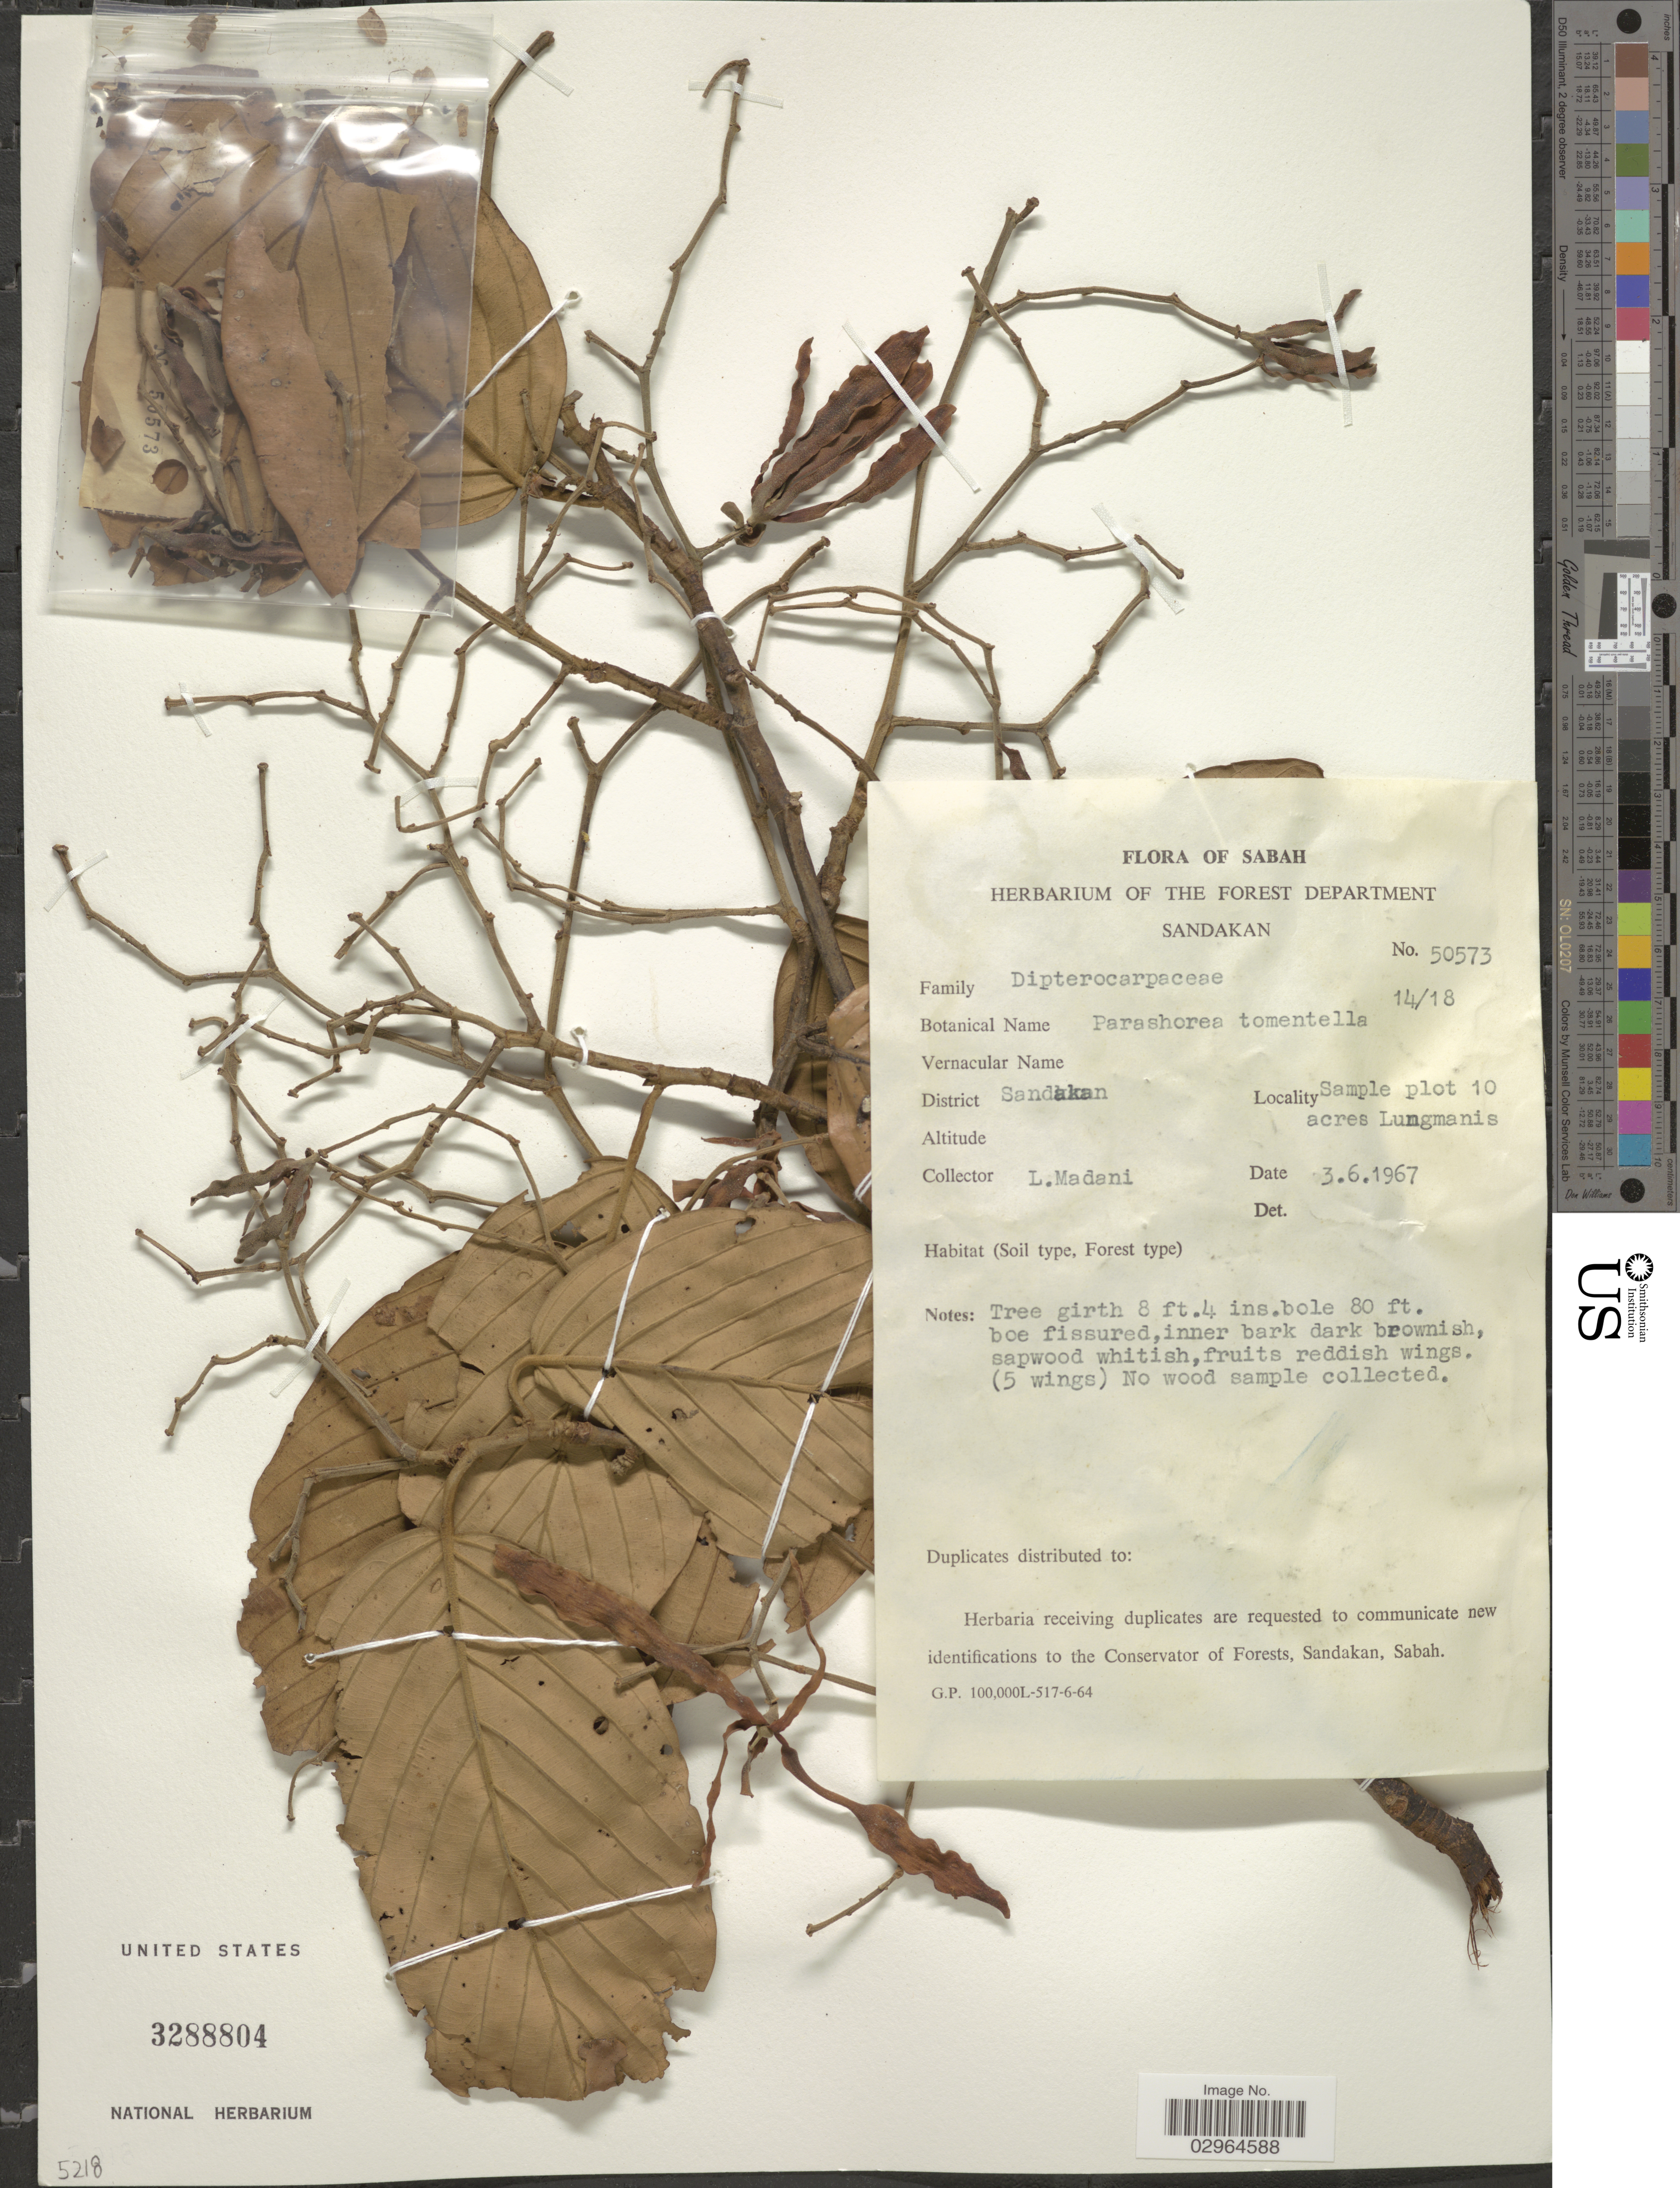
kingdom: Plantae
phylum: Tracheophyta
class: Magnoliopsida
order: Malvales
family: Dipterocarpaceae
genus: Parashorea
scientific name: Parashorea tomentella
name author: (Symington) Meijer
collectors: L. Madani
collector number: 50573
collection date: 1967-06-03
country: Malaysia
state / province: Sabah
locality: District Sandakan. Sample plot 10 acres Lungmanis.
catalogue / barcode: US 3288804